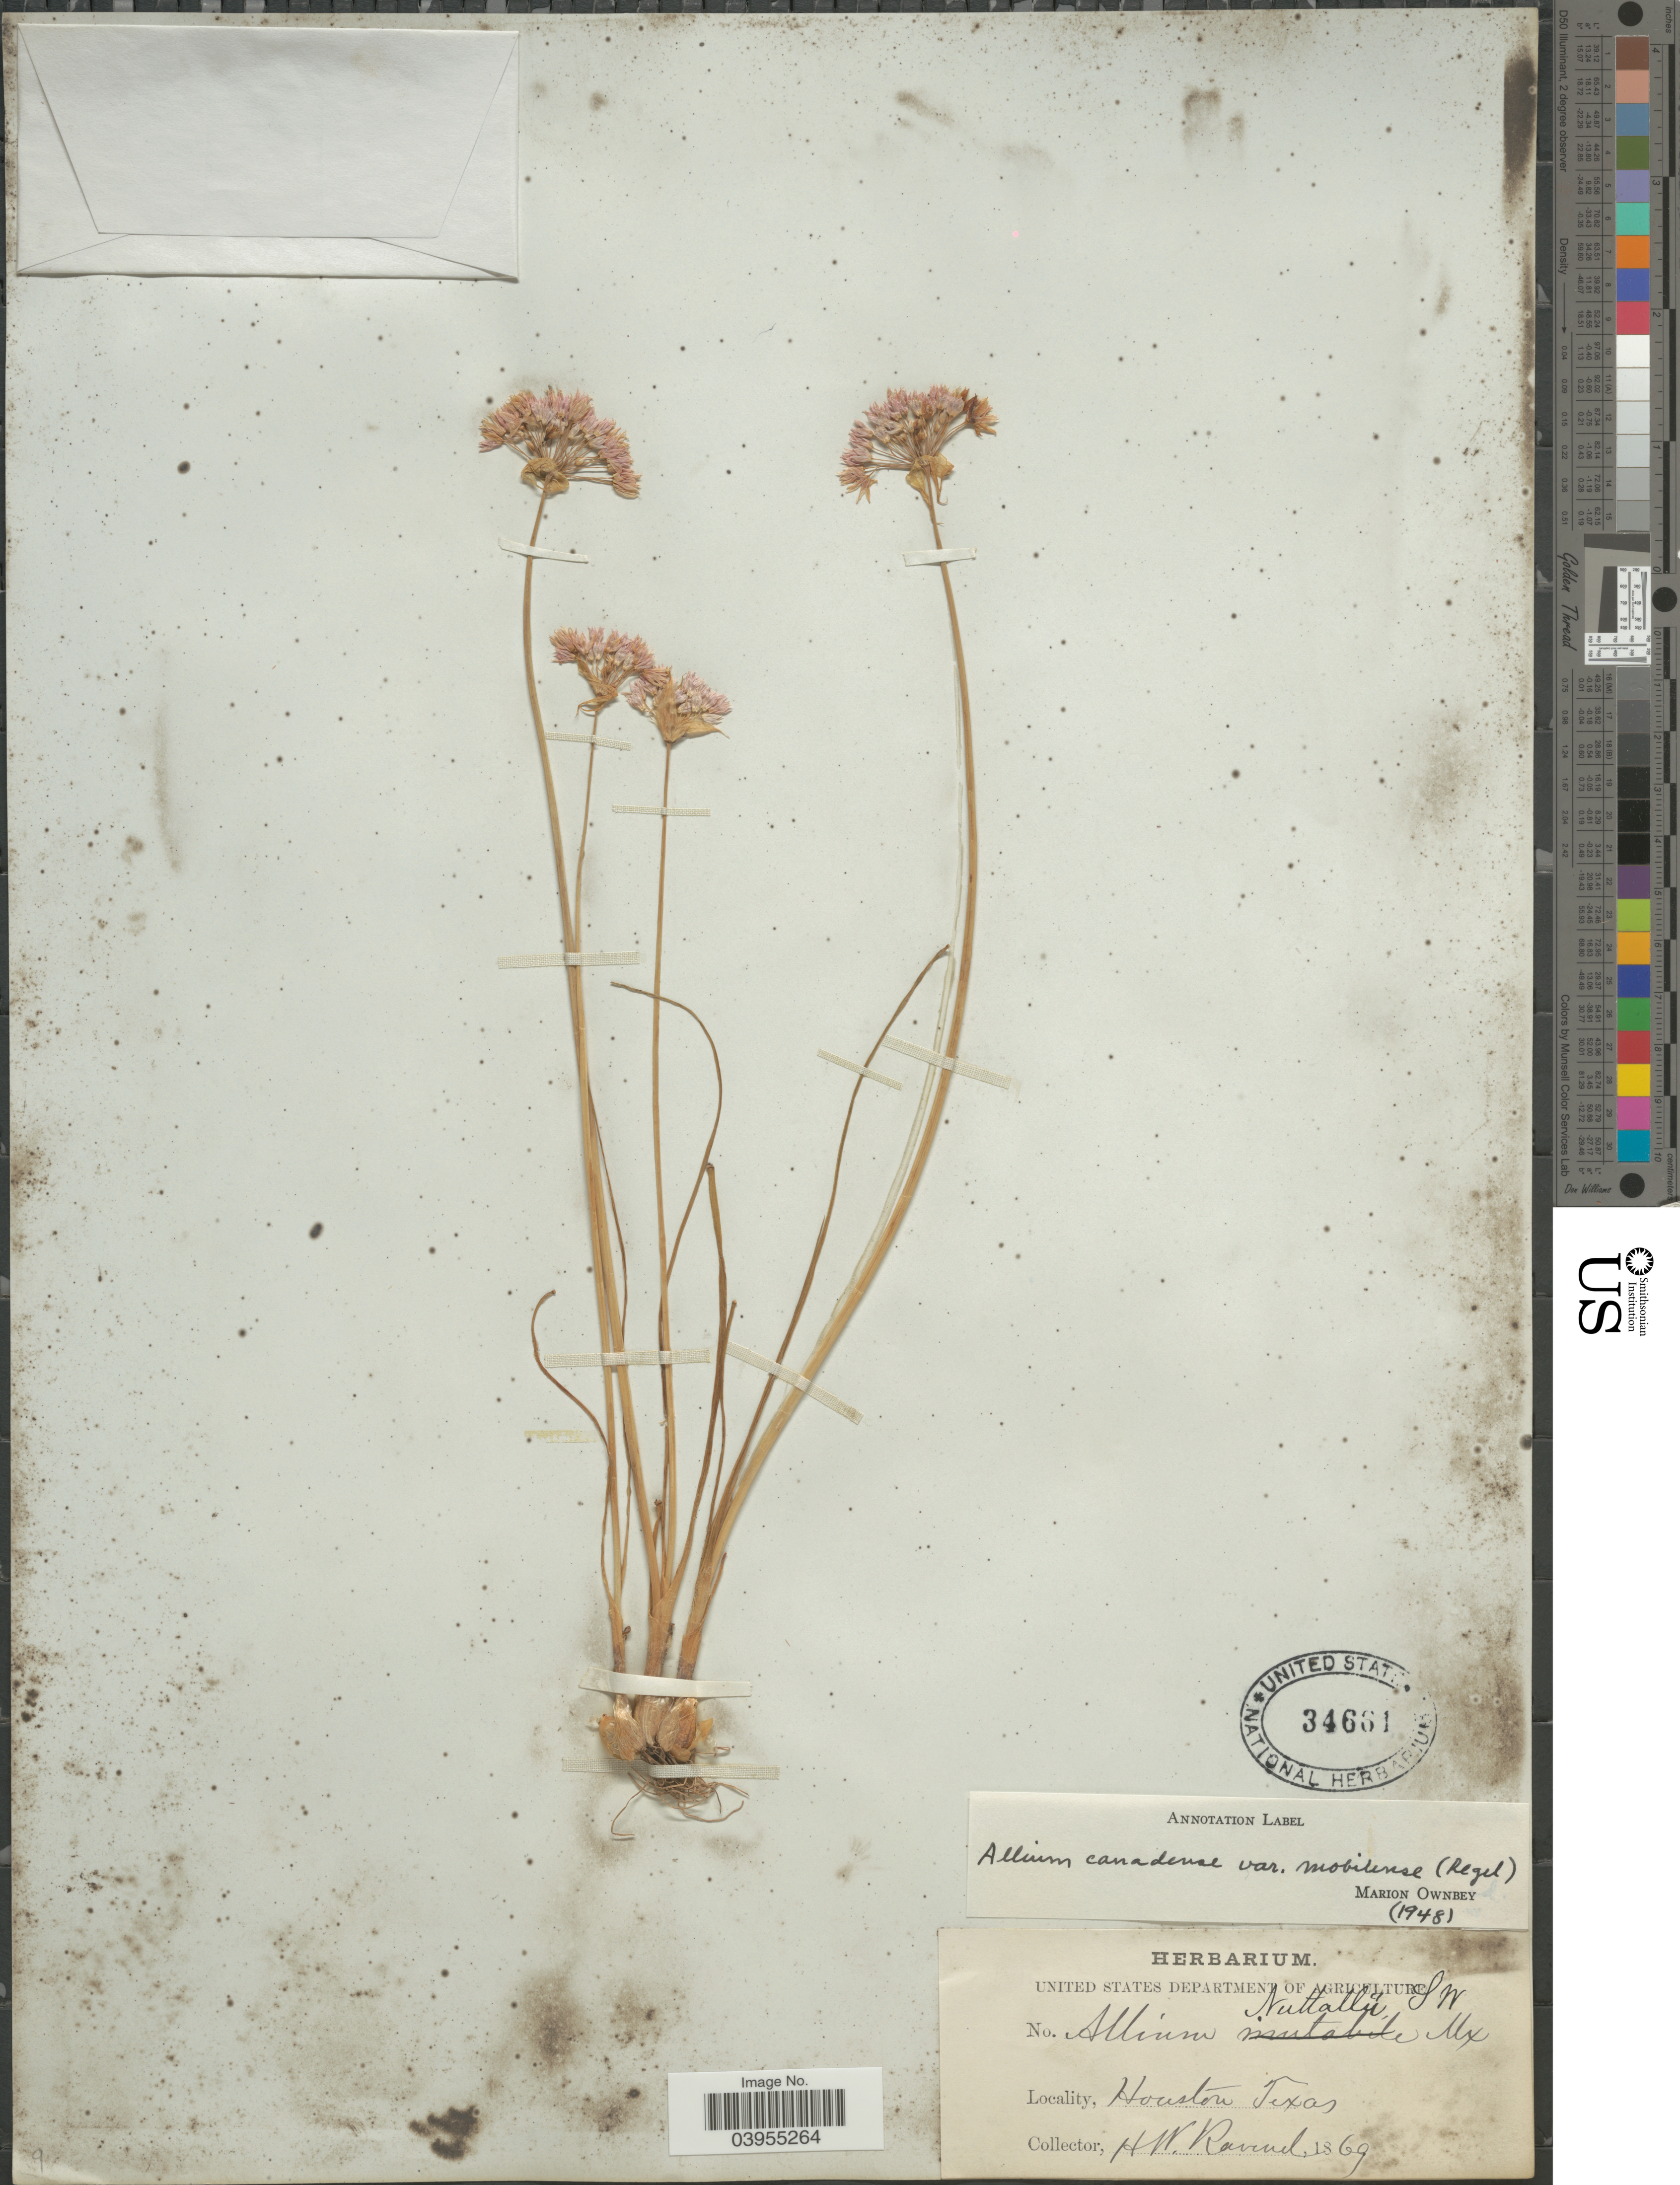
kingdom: Plantae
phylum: Tracheophyta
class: Liliopsida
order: Asparagales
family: Amaryllidaceae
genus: Allium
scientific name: Allium canadense var. mobilense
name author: (Regel) Traub & Ownbey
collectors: H. Ravenel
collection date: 1869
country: United States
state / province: Texas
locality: Houston.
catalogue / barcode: US 34661